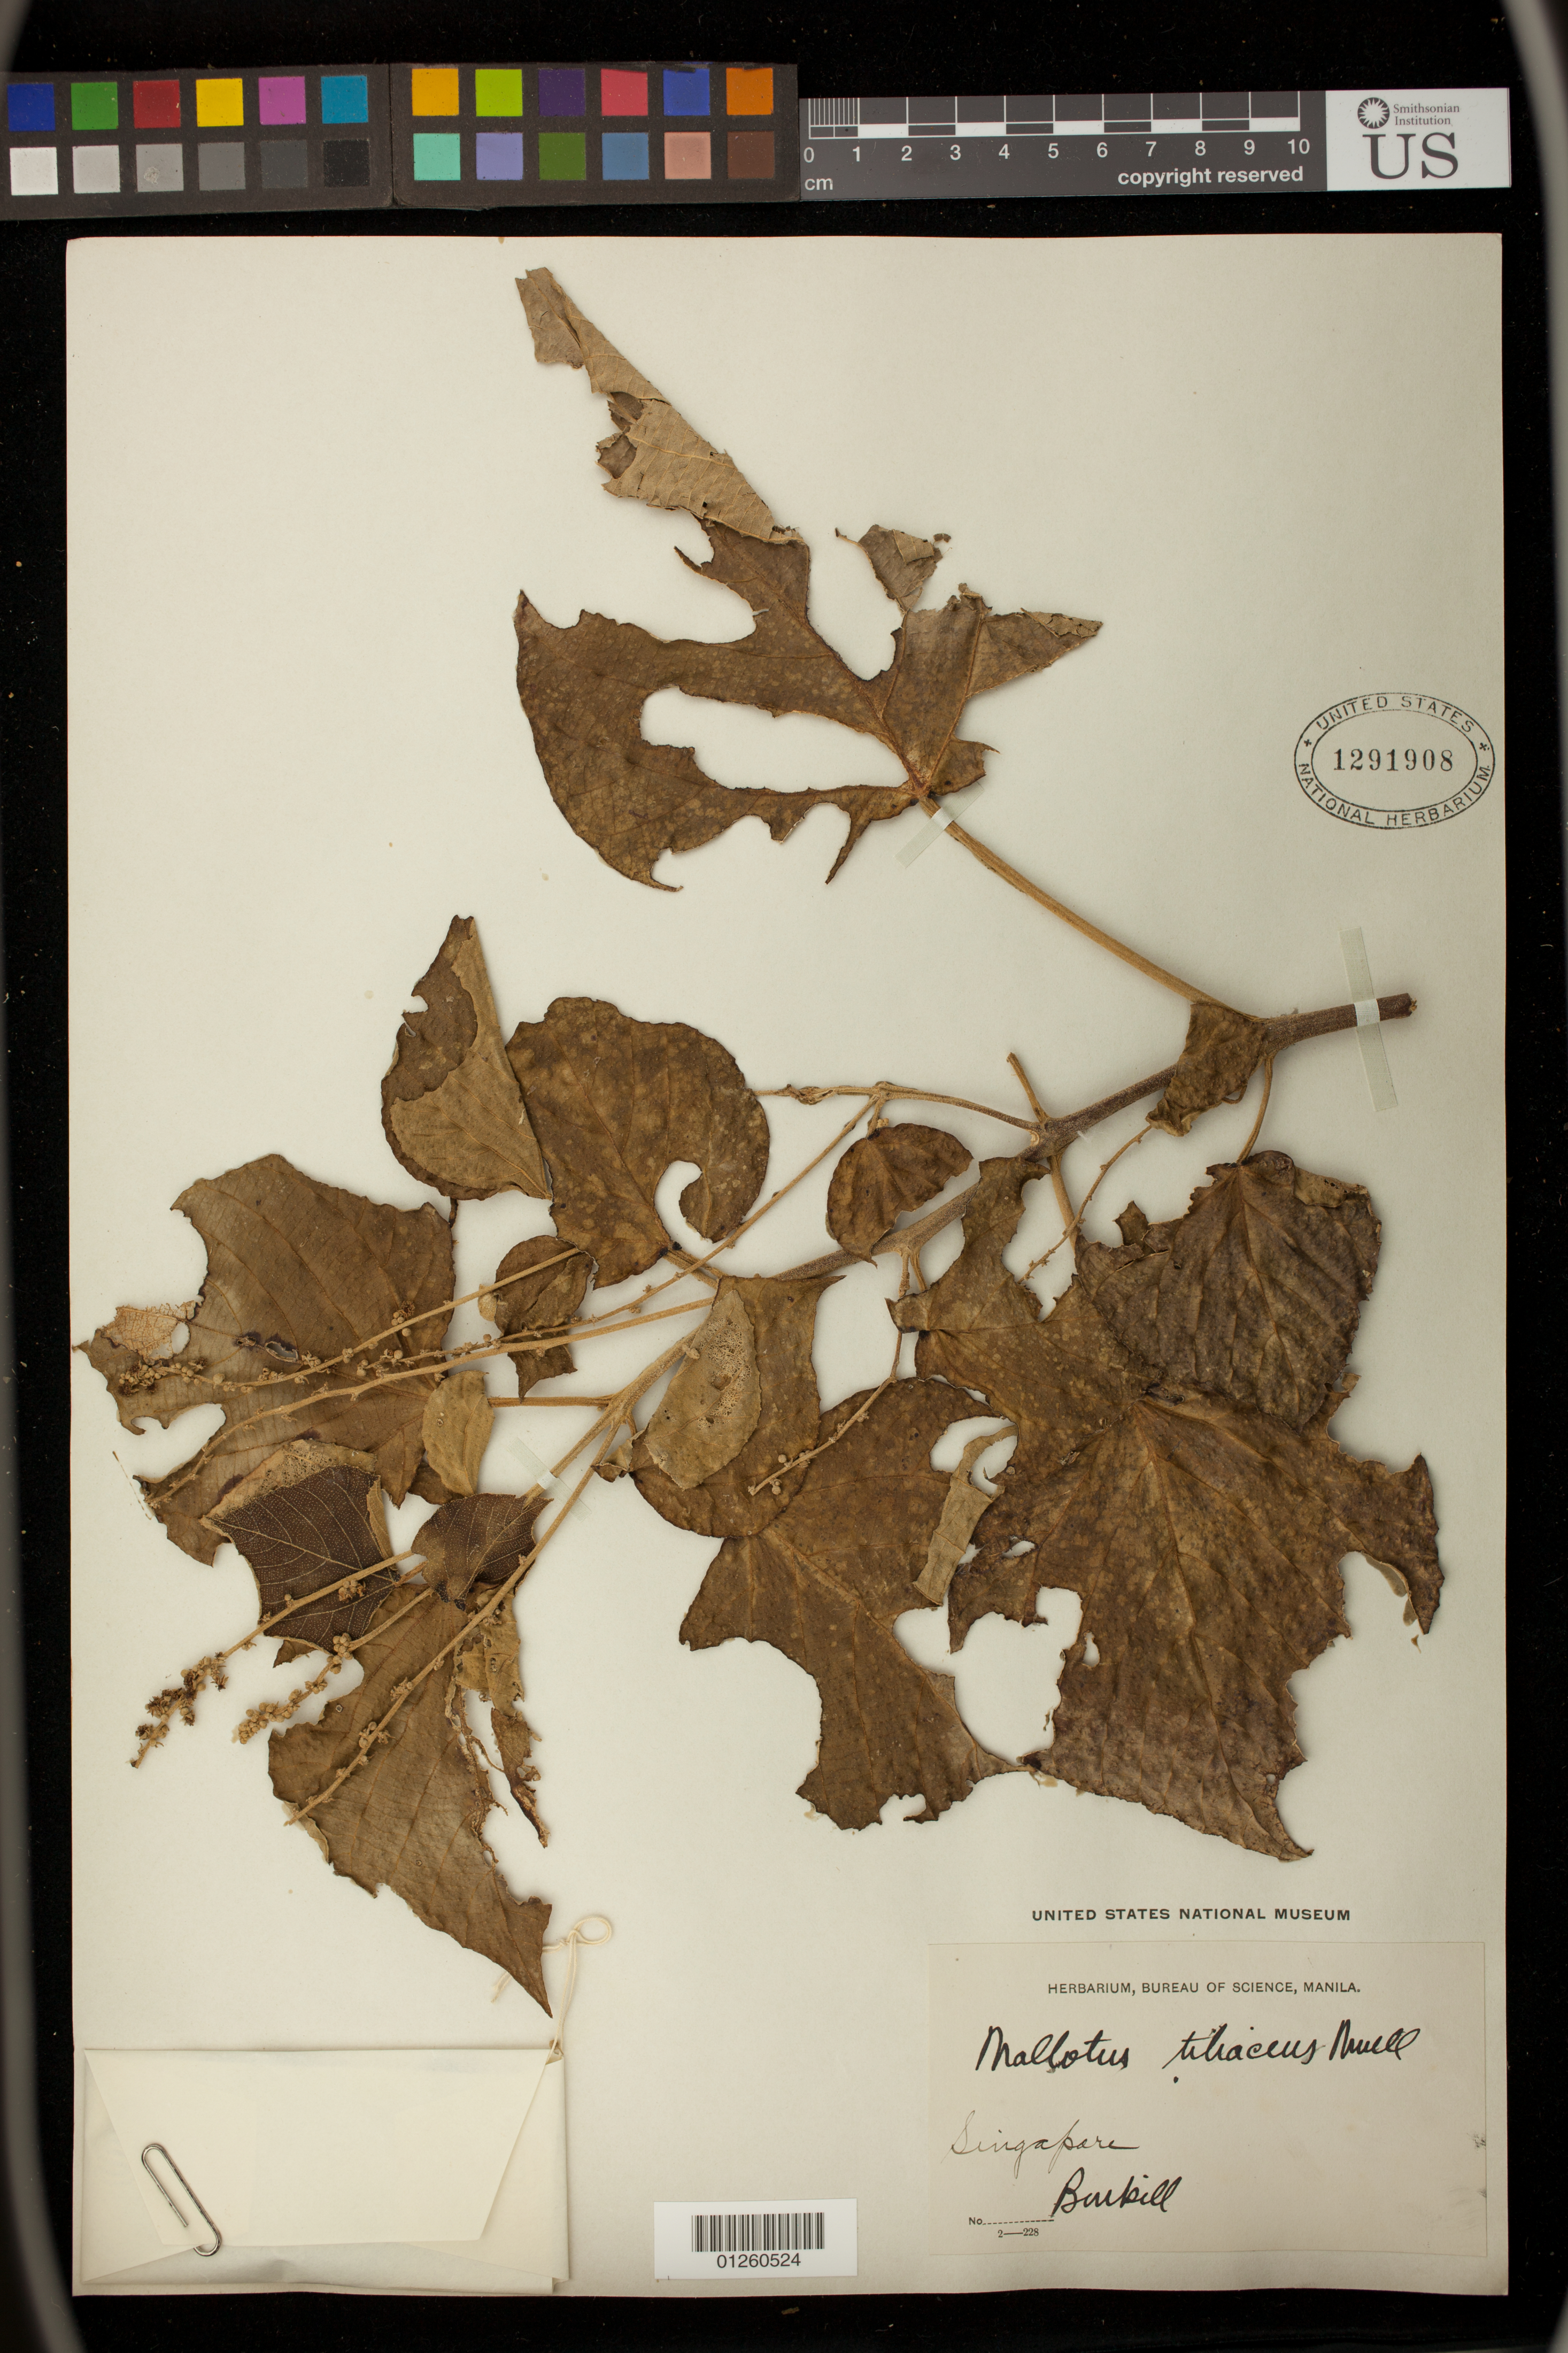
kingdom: Plantae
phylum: Tracheophyta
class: Magnoliopsida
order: Malpighiales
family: Euphorbiaceae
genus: Mallotus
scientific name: Mallotus tiliifolius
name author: (Blume) Müll. Arg.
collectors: Burkill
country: Singapore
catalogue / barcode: US 1291908